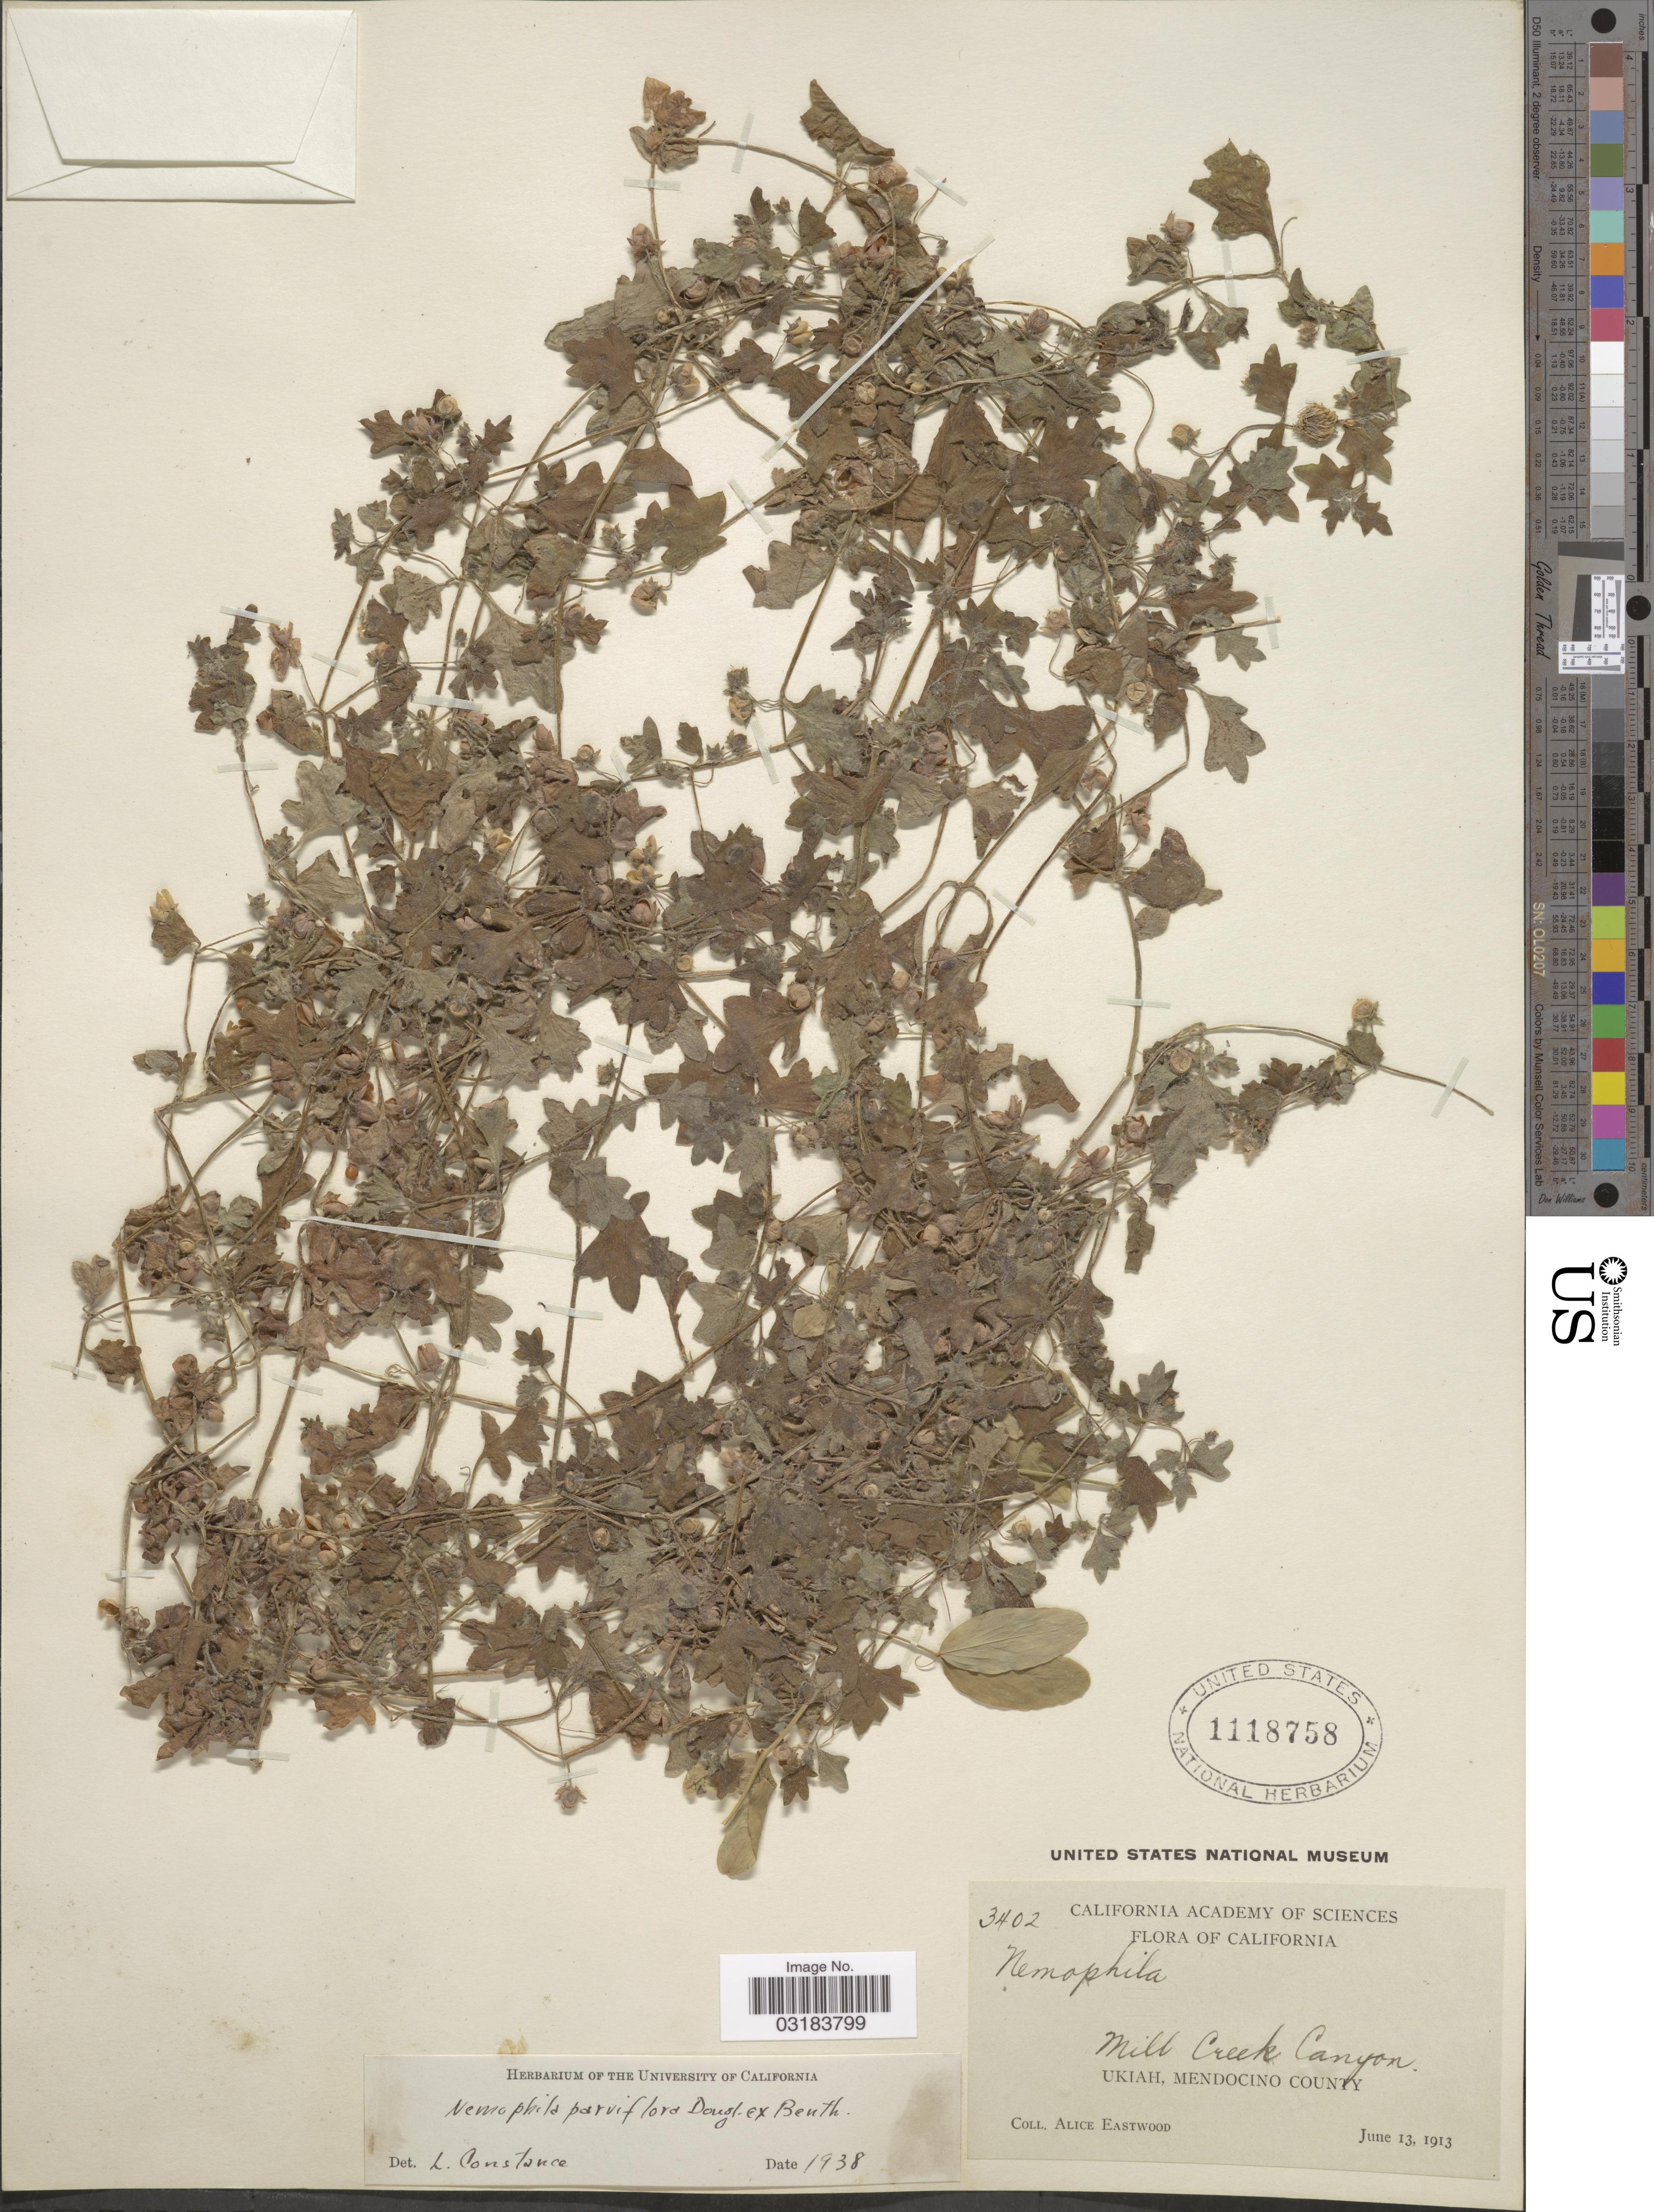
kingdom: Plantae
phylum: Tracheophyta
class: Magnoliopsida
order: Boraginales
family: Hydrophyllaceae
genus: Nemophila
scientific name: Nemophila parviflora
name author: Douglas ex Benth.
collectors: A. Eastwood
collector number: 3402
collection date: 1913-06-13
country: United States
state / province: California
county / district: Mendocino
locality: Mill Creek Canyon. Ukiah, Mendocino County.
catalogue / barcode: US 1118758